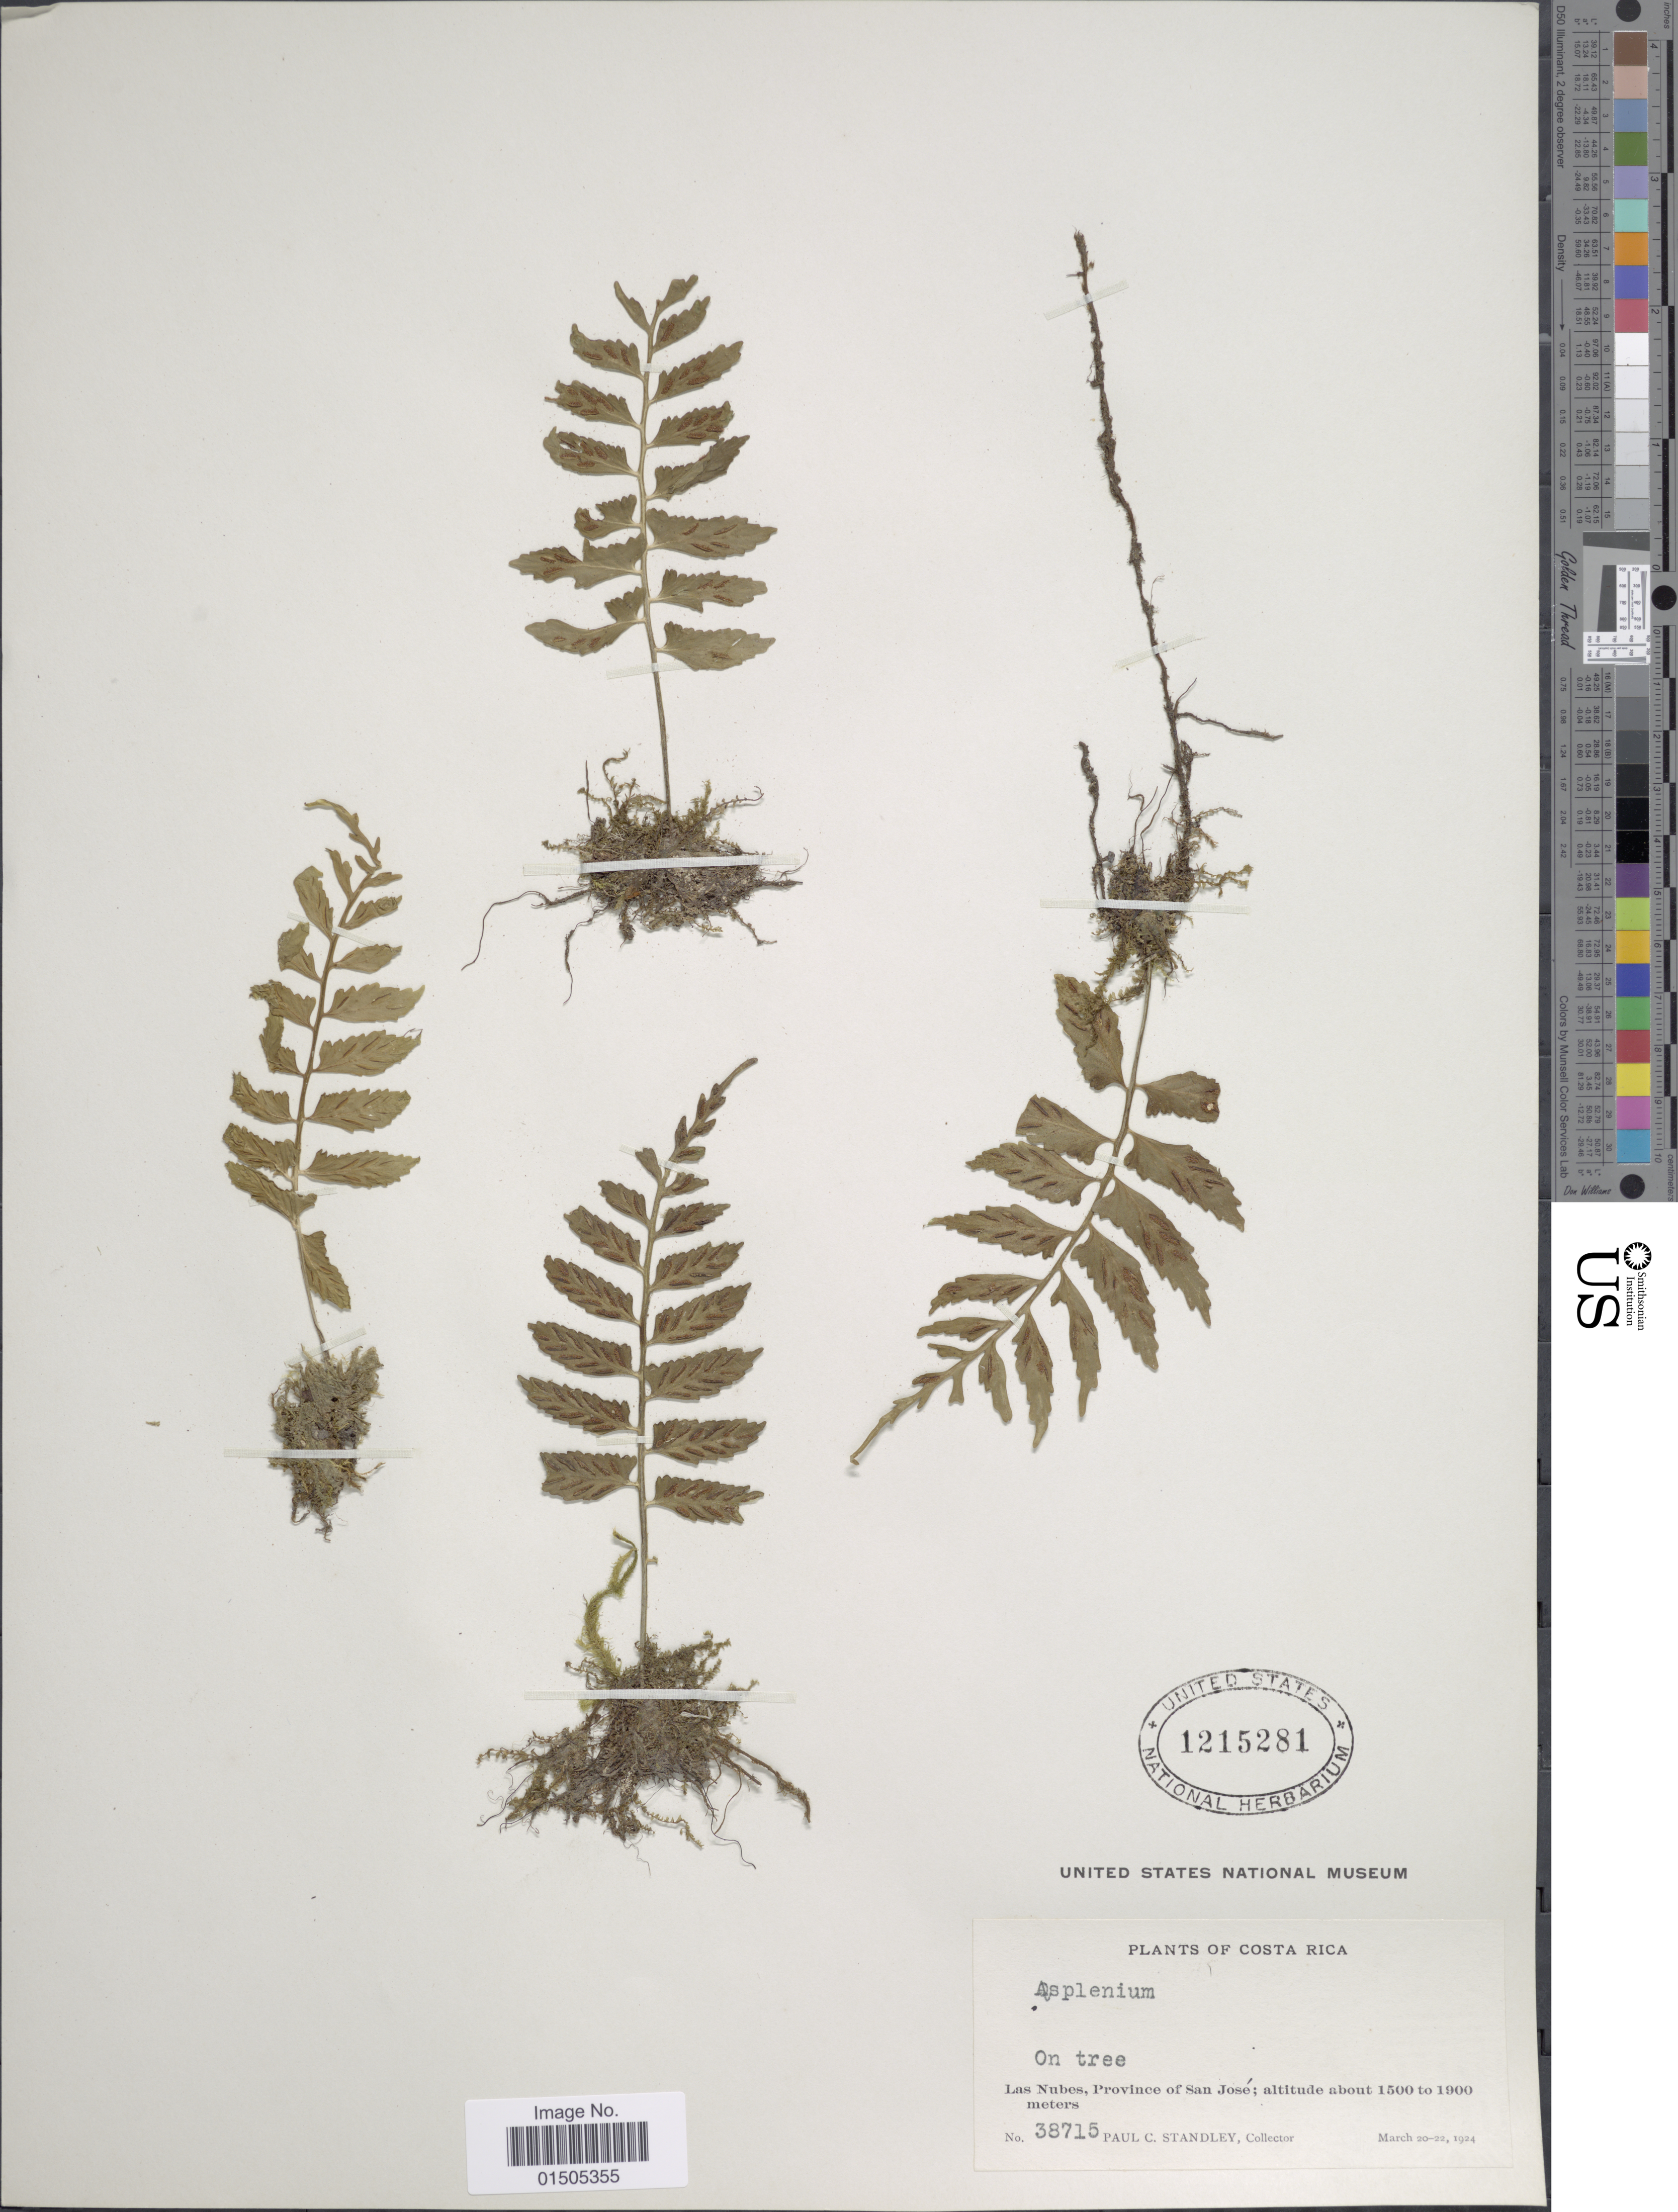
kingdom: Plantae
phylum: Tracheophyta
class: Polypodiopsida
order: Polypodiales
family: Aspleniaceae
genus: Asplenium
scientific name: Asplenium auriculatum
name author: Sw.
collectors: P. C. Standley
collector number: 38715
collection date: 1924-03-20/1924-03-22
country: Costa Rica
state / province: San José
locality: Las Nubes.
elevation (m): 1500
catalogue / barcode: US 1215281